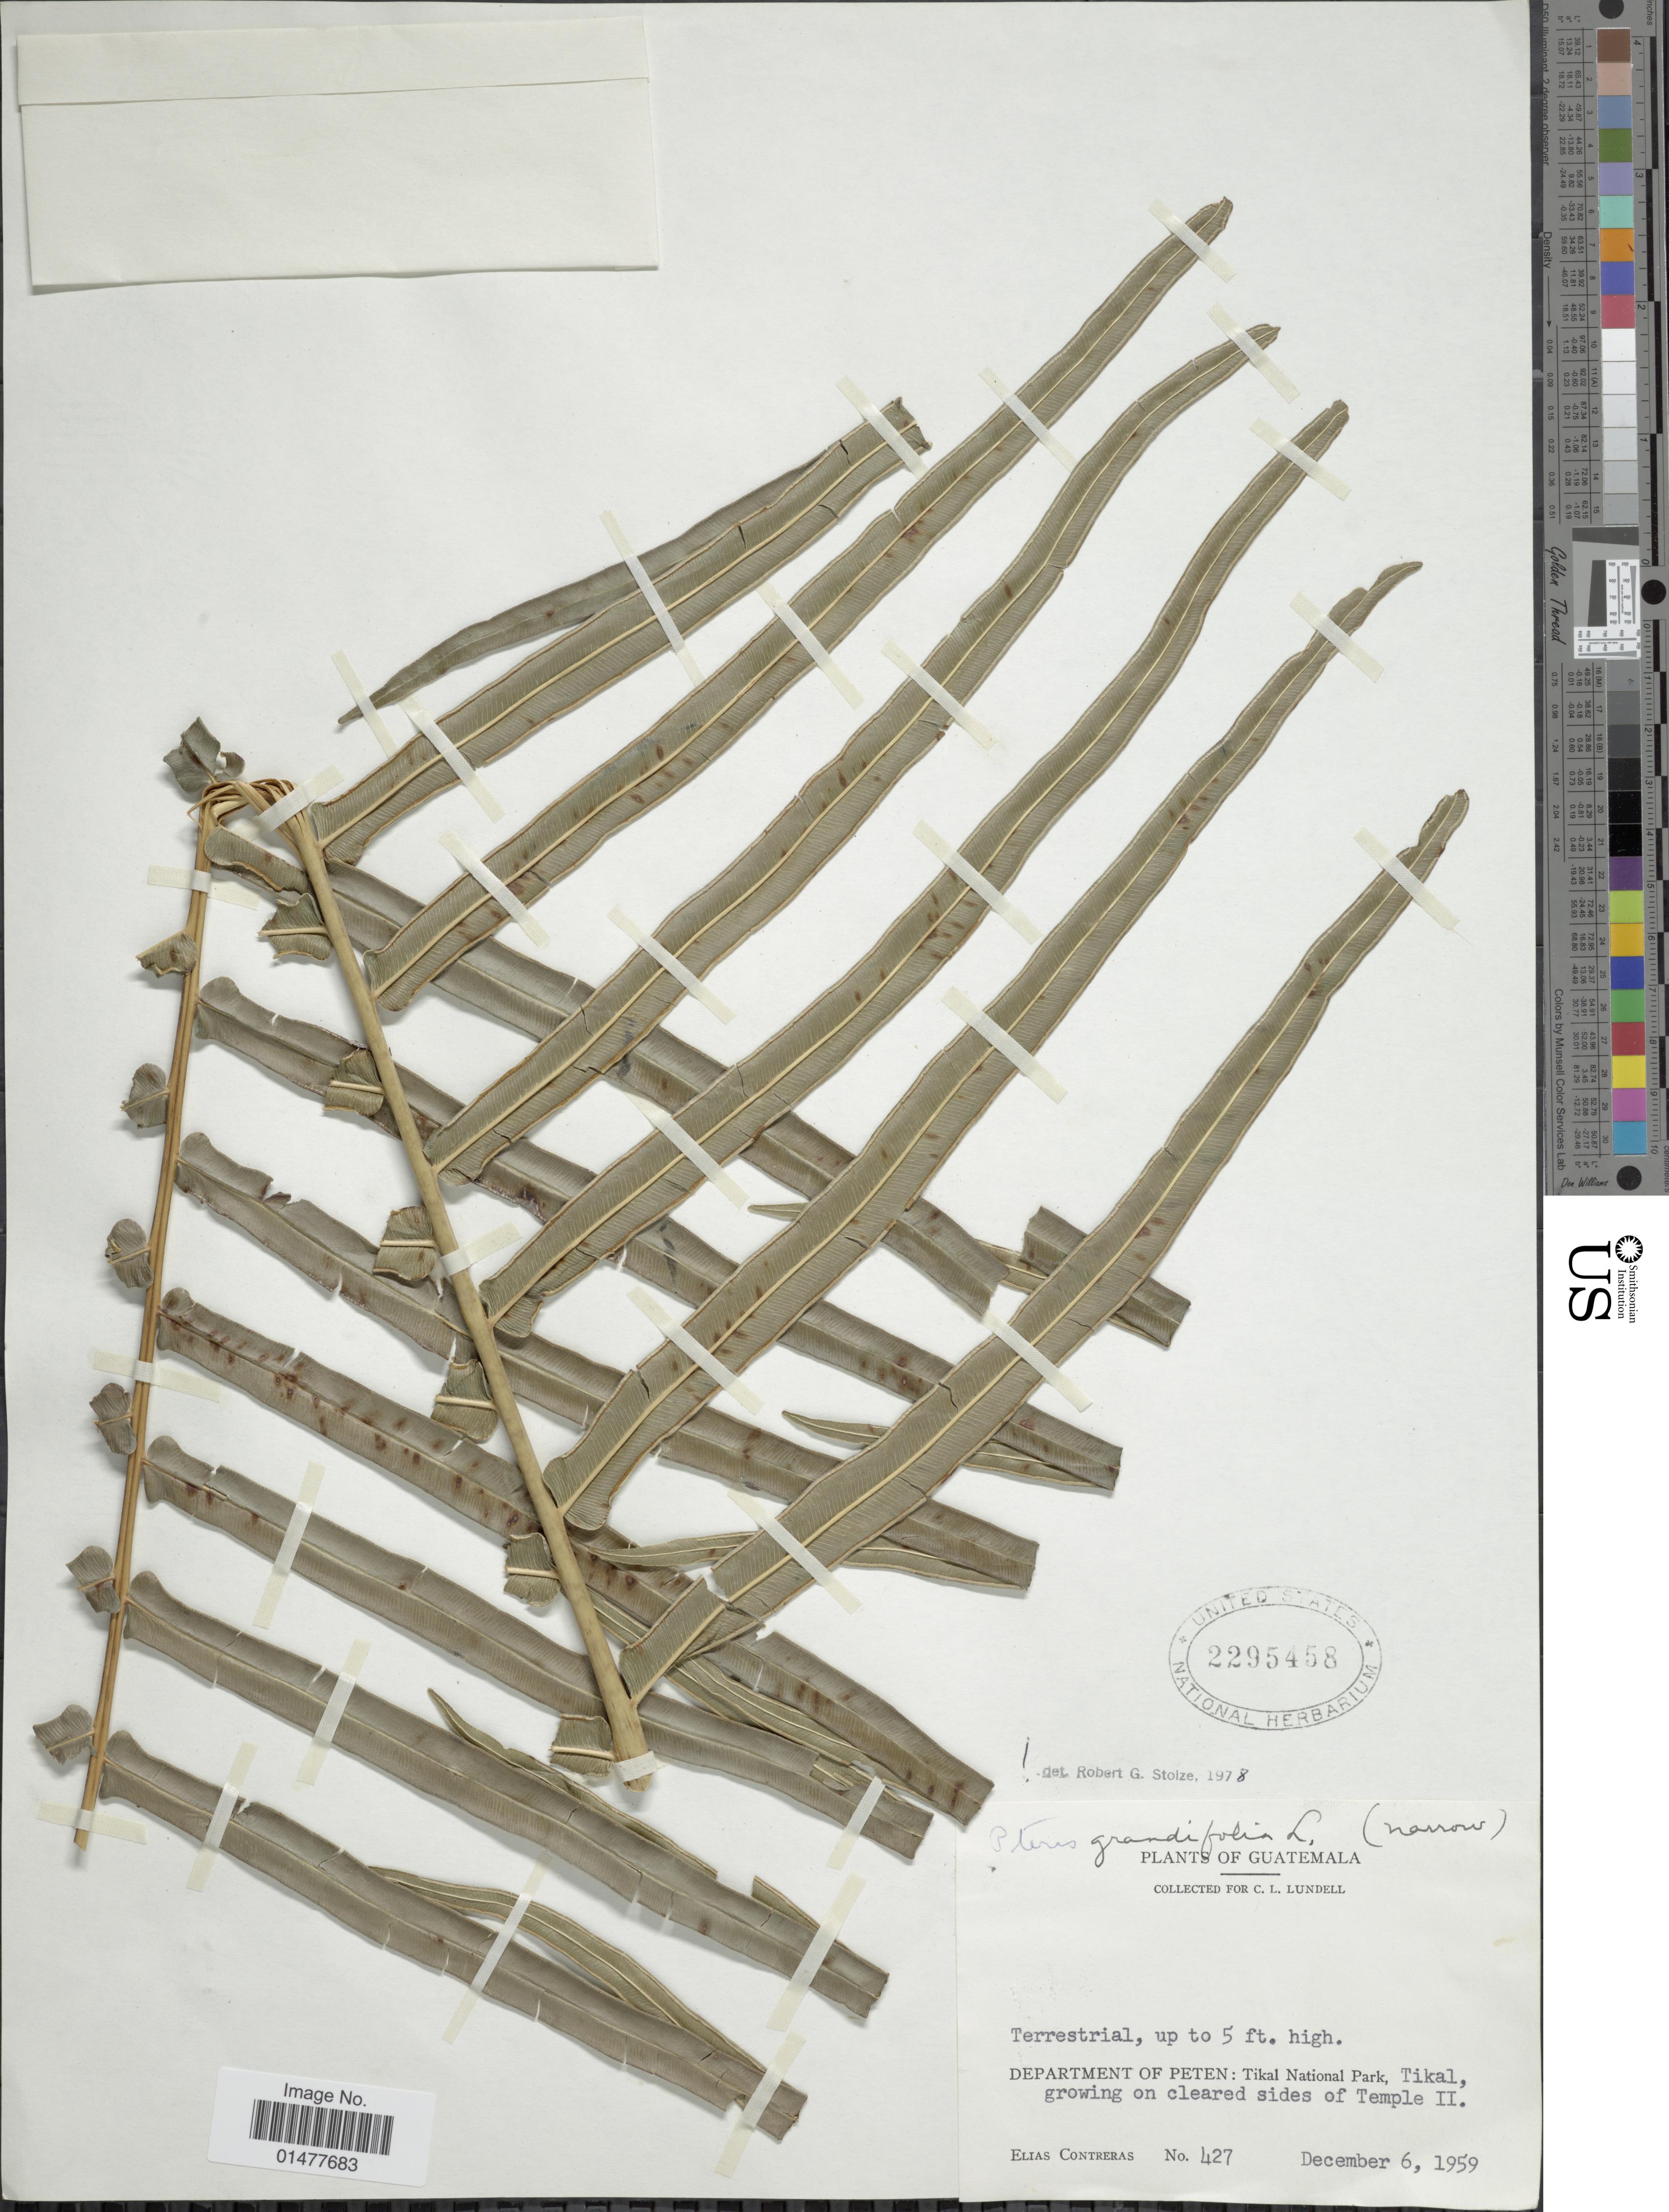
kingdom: Plantae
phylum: Tracheophyta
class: Polypodiopsida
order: Polypodiales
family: Pteridaceae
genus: Pteris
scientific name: Pteris grandifolia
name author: L.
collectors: E. Contreras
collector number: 427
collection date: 1959-12-06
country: Guatemala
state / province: El Petén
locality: Tikal National Park, Tikal, growing on cleared sides of Temple II.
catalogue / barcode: US 2295458